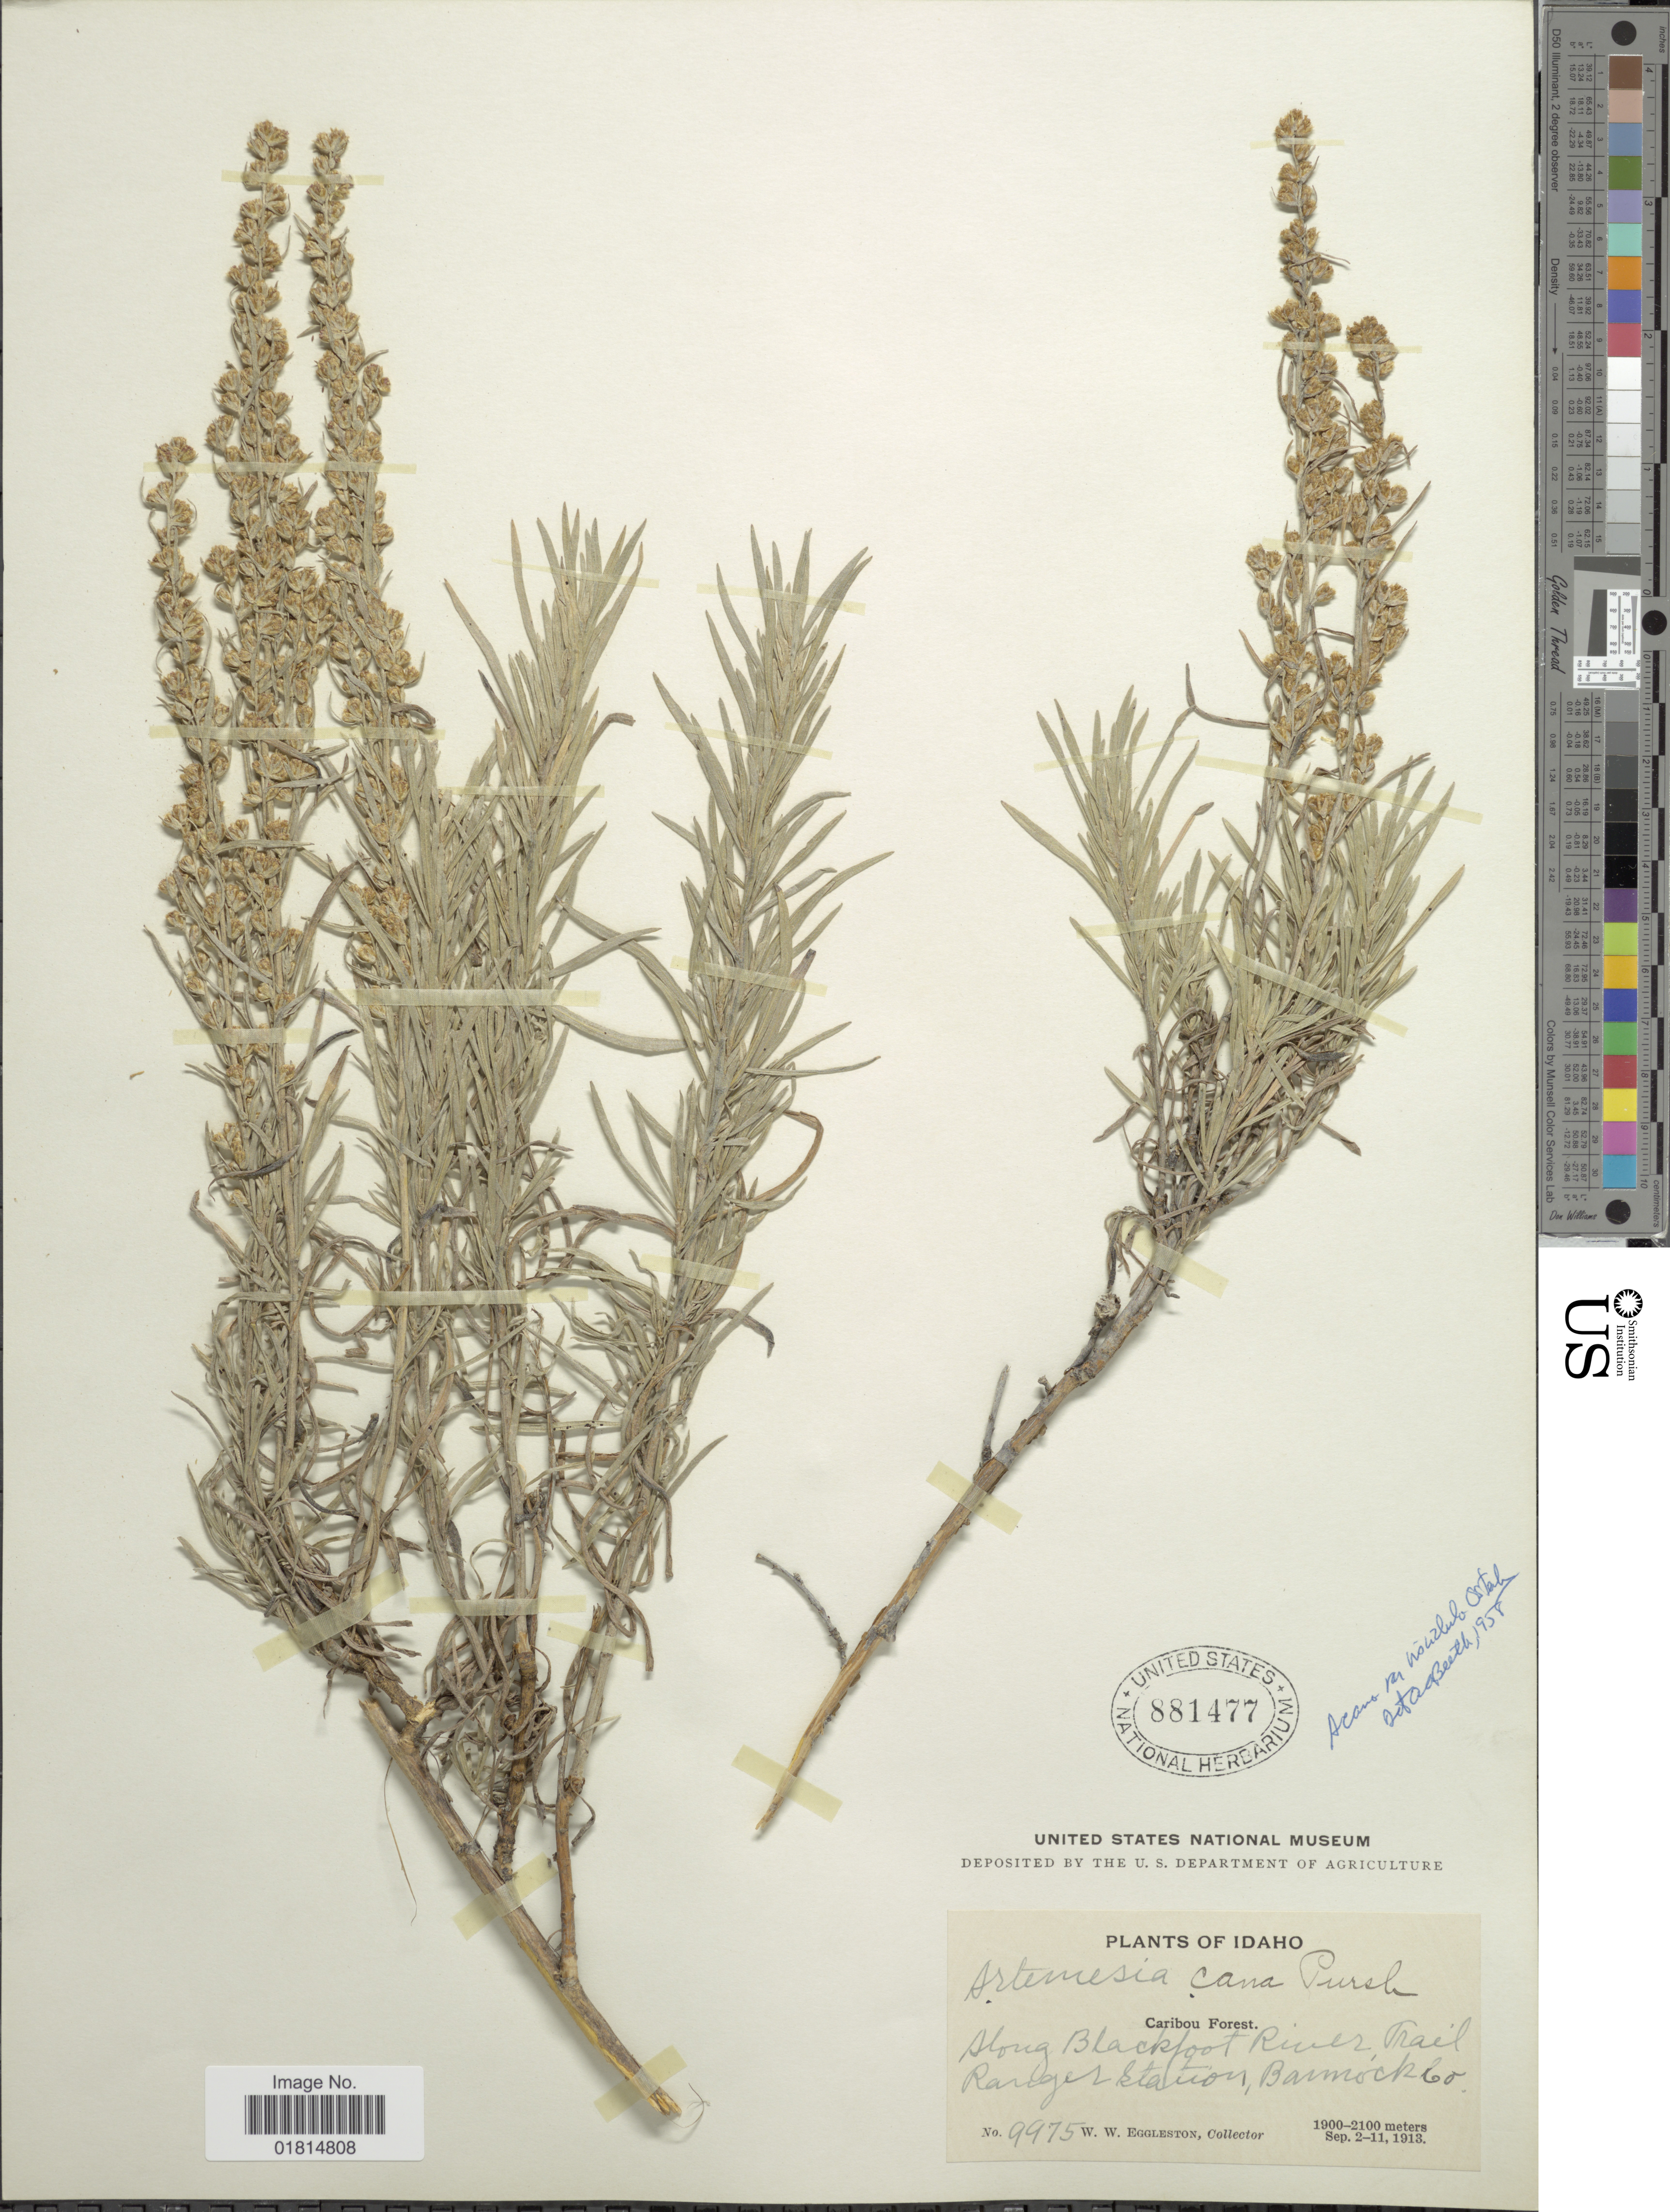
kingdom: Plantae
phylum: Tracheophyta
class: Magnoliopsida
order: Asterales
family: Asteraceae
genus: Artemisia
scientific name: Artemisia cana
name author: Pursh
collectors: W. W. Eggleston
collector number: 9975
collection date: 1913-09-02/1913-09-11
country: United States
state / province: Idaho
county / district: Bannock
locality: Caribou Forest. Along Blackfoot River, Trail Ranger Station, Barmock Co.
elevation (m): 1900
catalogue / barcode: US 881477